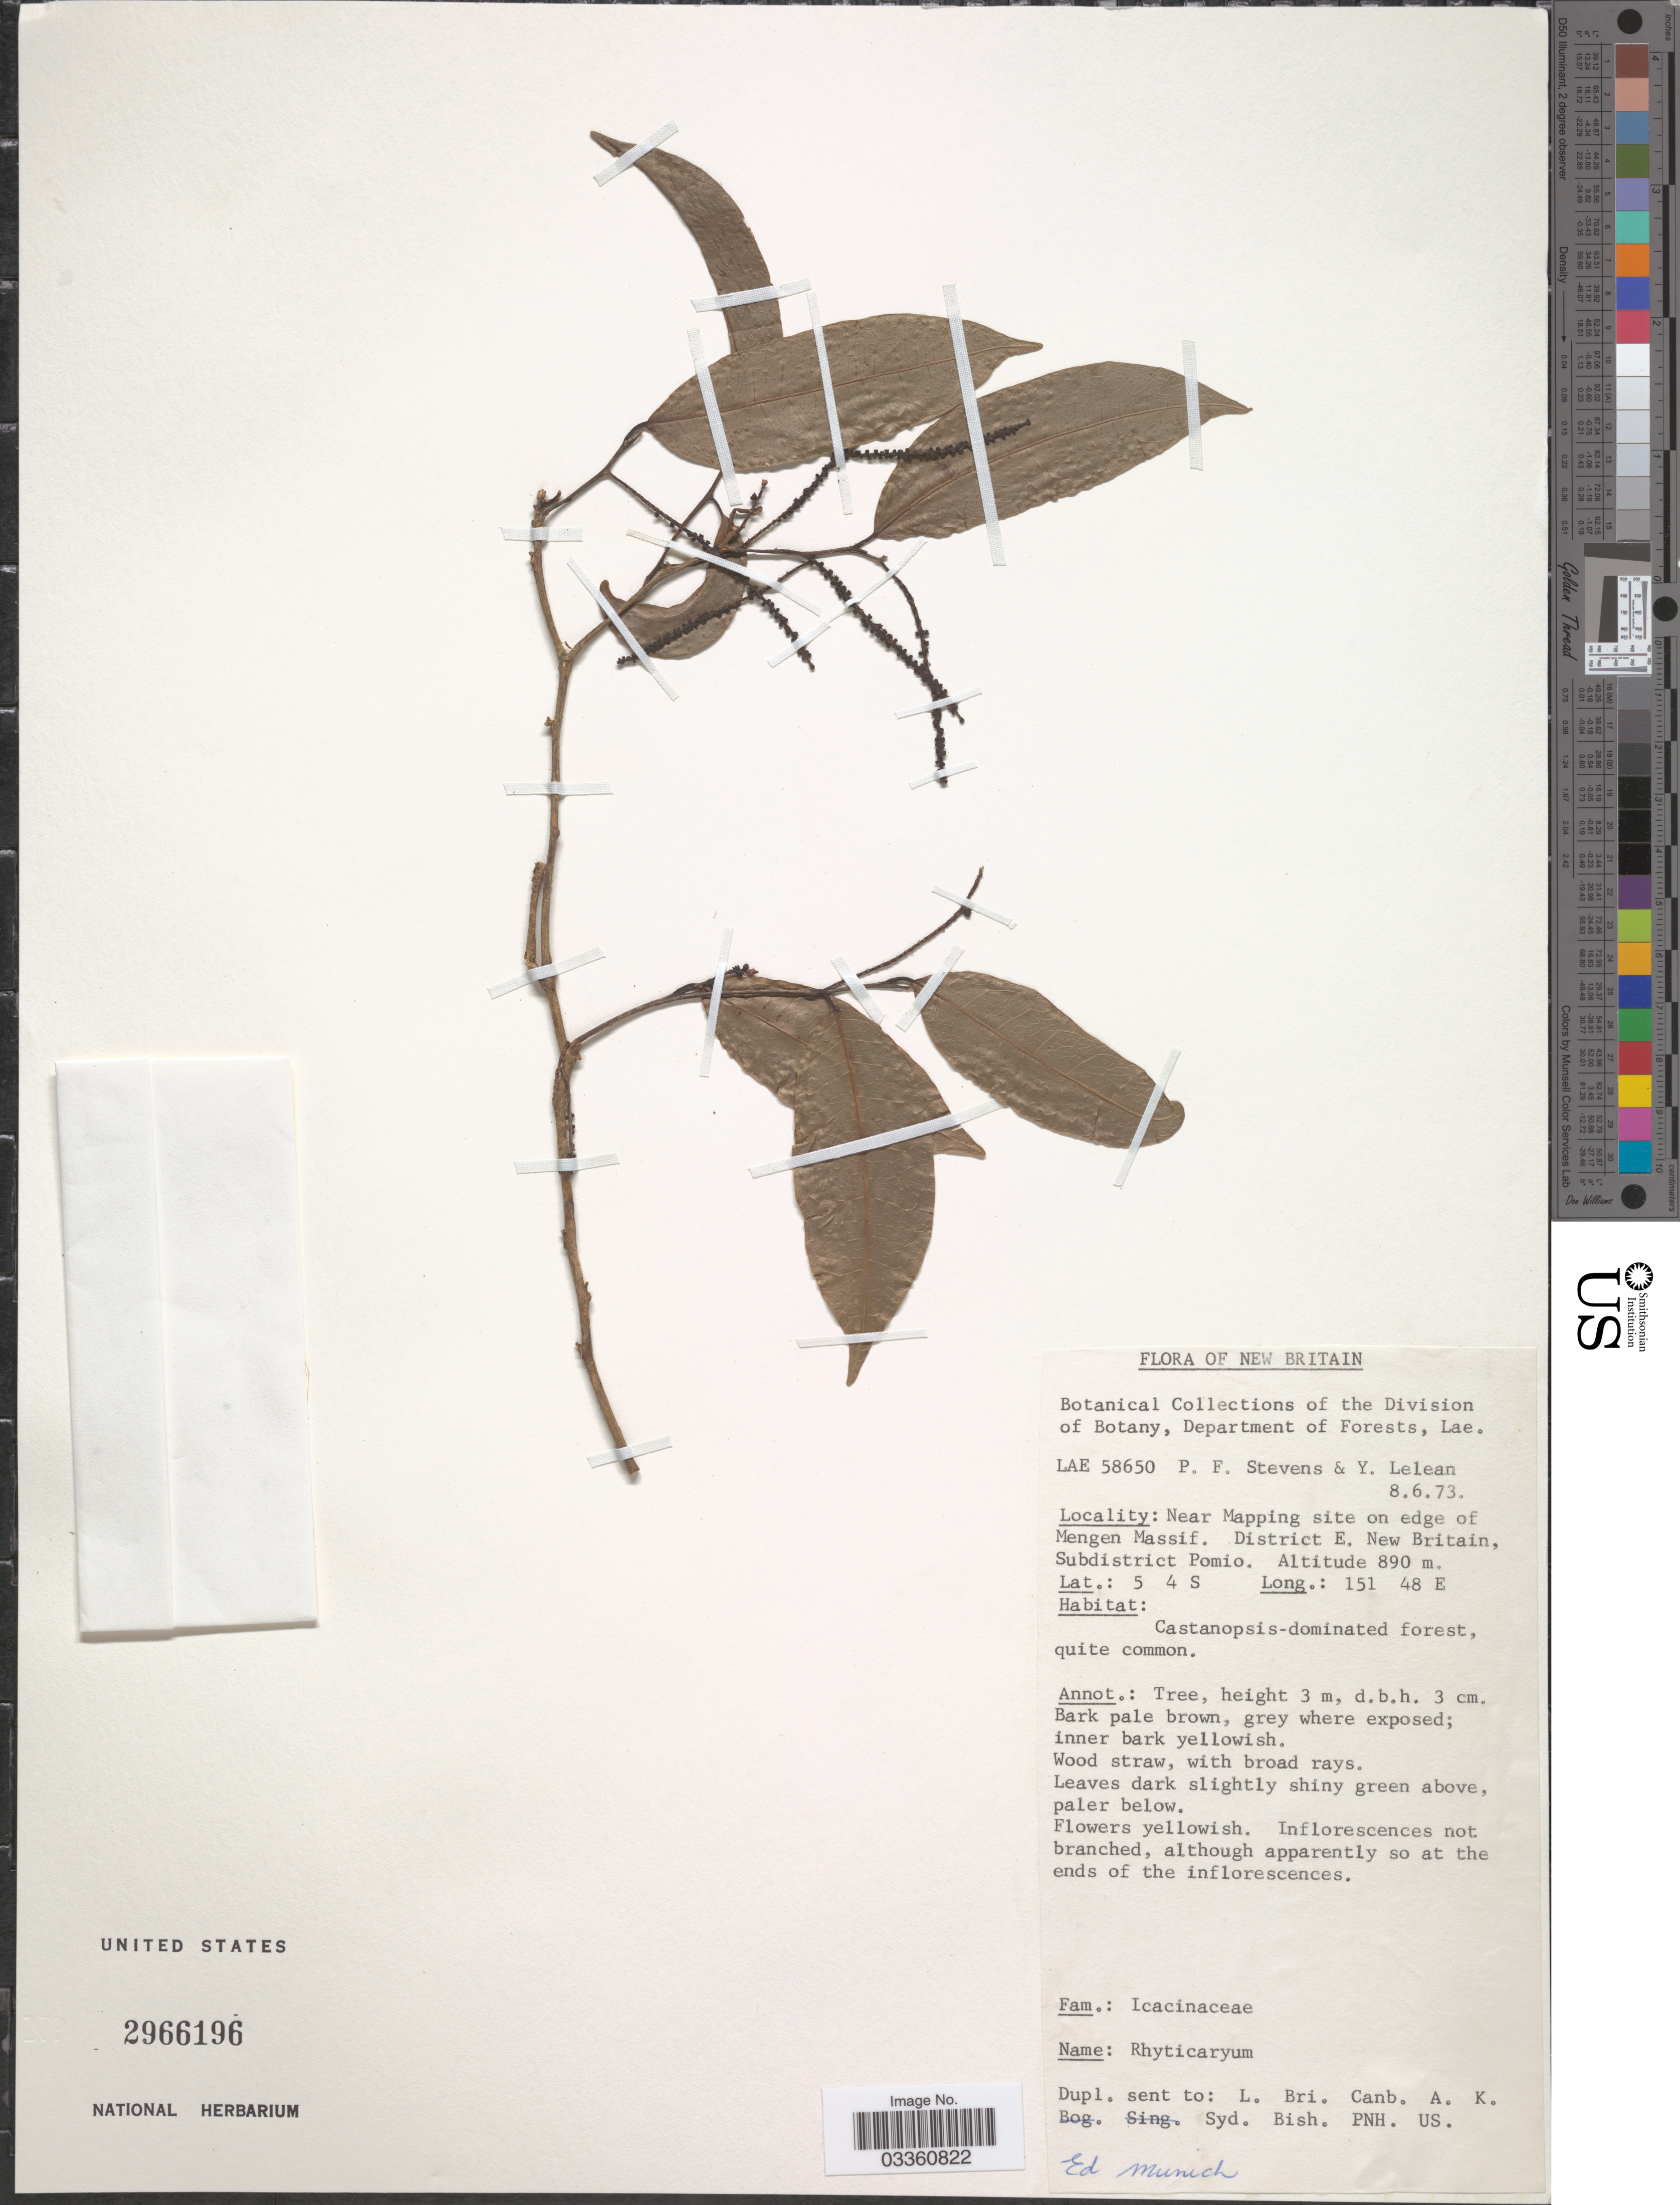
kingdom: Plantae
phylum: Tracheophyta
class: Magnoliopsida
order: Icacinales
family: Icacinaceae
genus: Ryticaryum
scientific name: Ryticaryum sp.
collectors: P. F. Stevens & Y. Lelean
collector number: LAE58650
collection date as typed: Transcribed d/m/y: 8/6/73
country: Papua New Guinea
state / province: East New Britain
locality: New Britain. Near Mapping site on edge of Mengen Massif. District E. New Britain, Subdistrict Pomio.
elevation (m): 890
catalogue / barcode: US 2966196